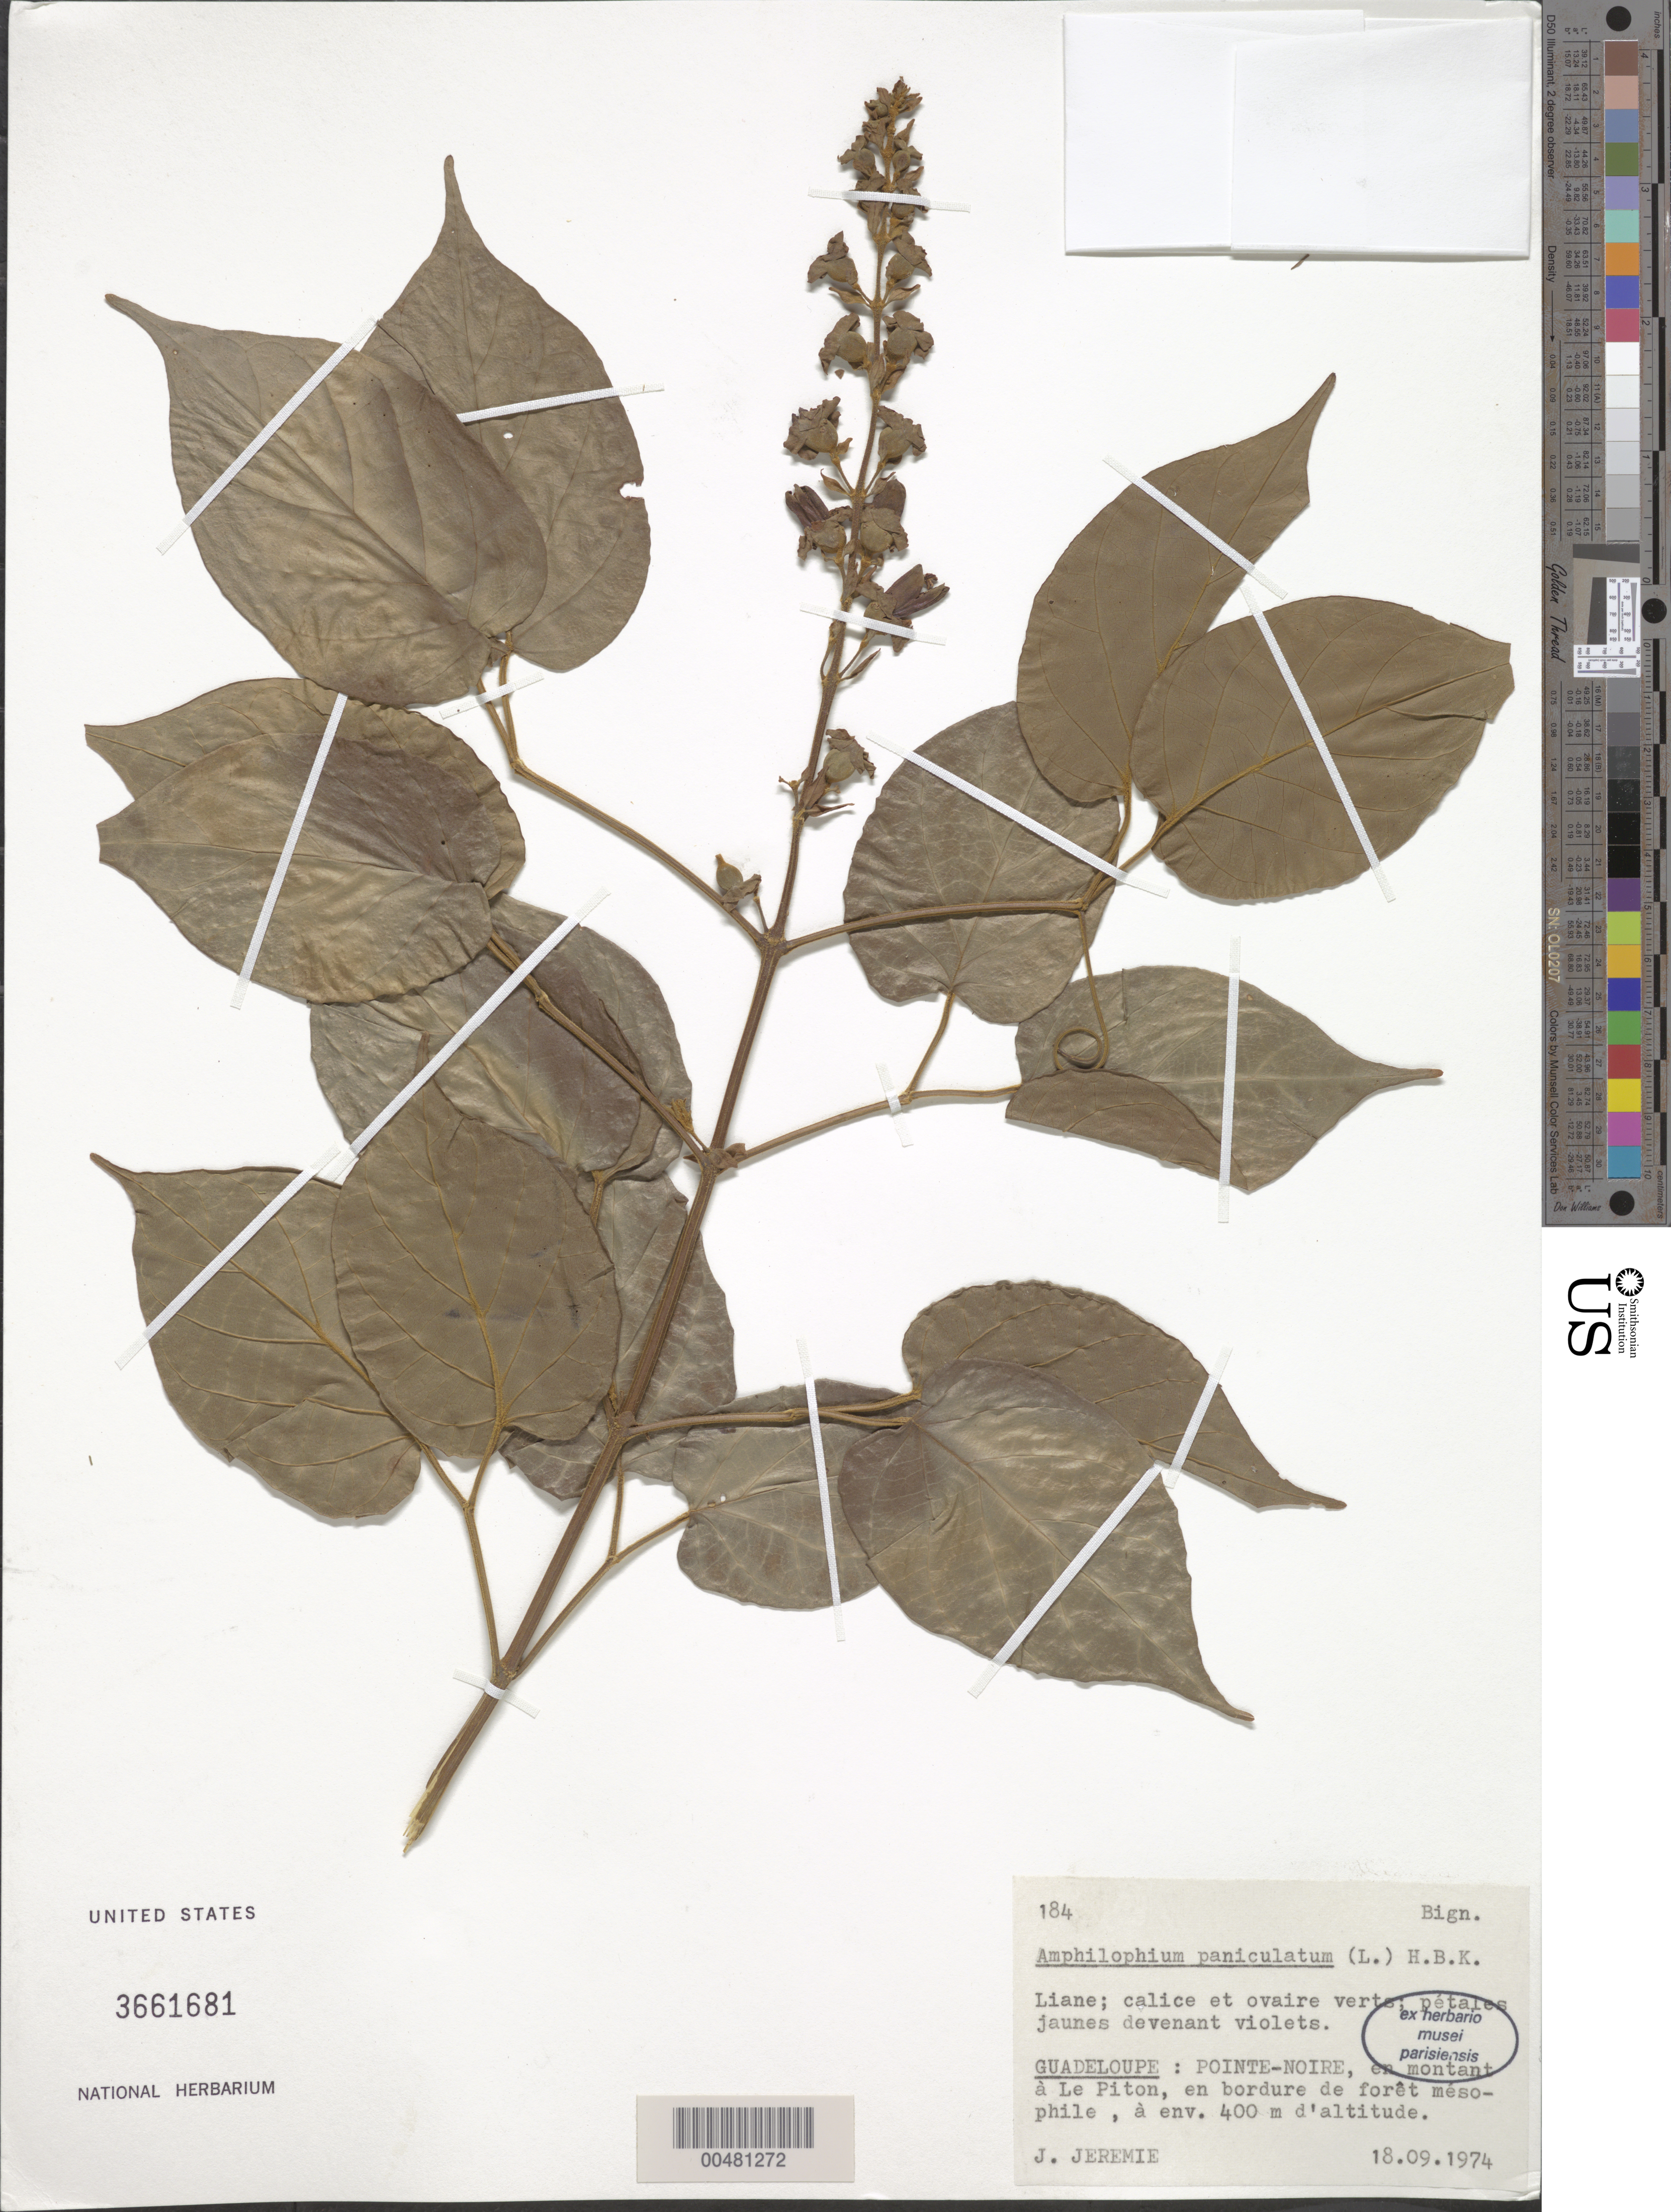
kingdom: Plantae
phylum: Tracheophyta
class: Magnoliopsida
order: Lamiales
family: Bignoniaceae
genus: Amphilophium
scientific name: Amphilophium paniculatum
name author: (L.) Kunth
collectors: J. Jérémie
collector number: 184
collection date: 1974-09-18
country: Guadeloupe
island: Basse-Terre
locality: Pointe-Noire, en montant à Le Piton.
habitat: En bordure de forêt mésophile.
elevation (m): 400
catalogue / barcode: US 3661681